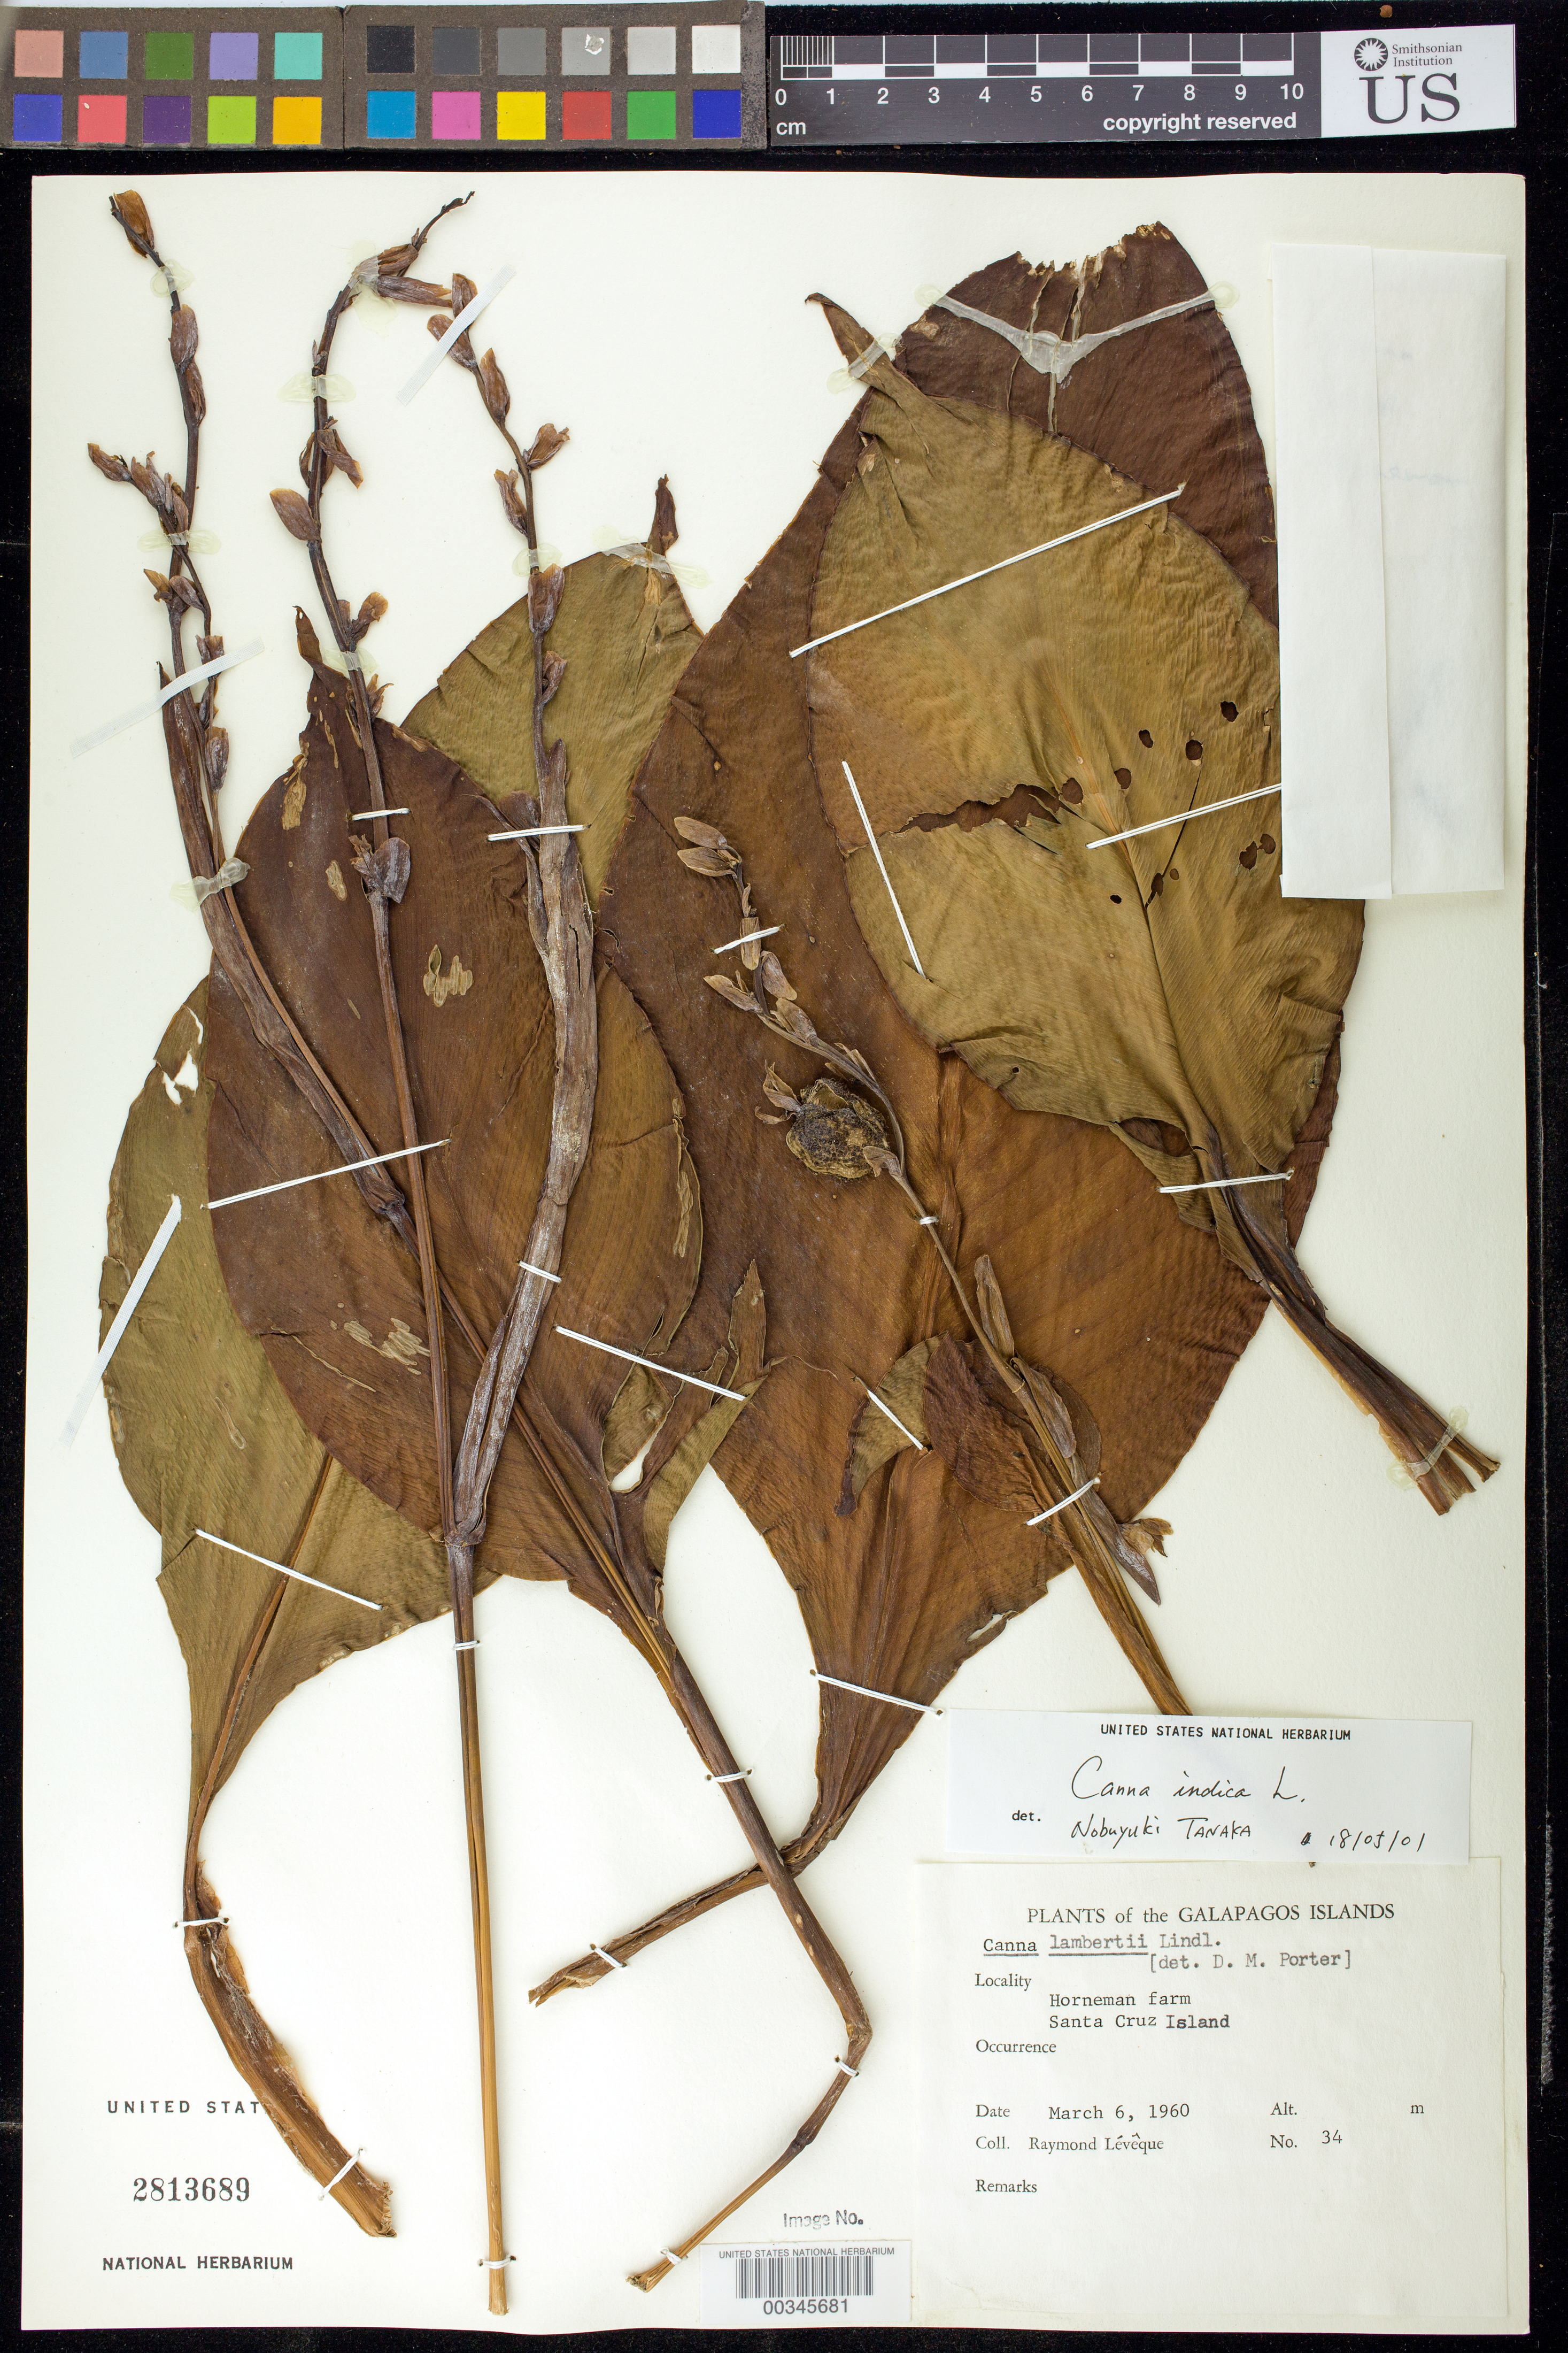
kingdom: Plantae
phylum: Tracheophyta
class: Liliopsida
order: Zingiberales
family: Cannaceae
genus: Canna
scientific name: Canna indica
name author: L.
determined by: Tanaka, Noriyuki, Teikyo University (JAPAN)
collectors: R. Lévêque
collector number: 34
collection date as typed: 06 Mar 1960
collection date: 1960-03-06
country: Ecuador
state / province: Colón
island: Santa Cruz [Indefatigable, Chaves]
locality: Horneman Farm [Santa Cruz I.]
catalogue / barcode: US 2813689